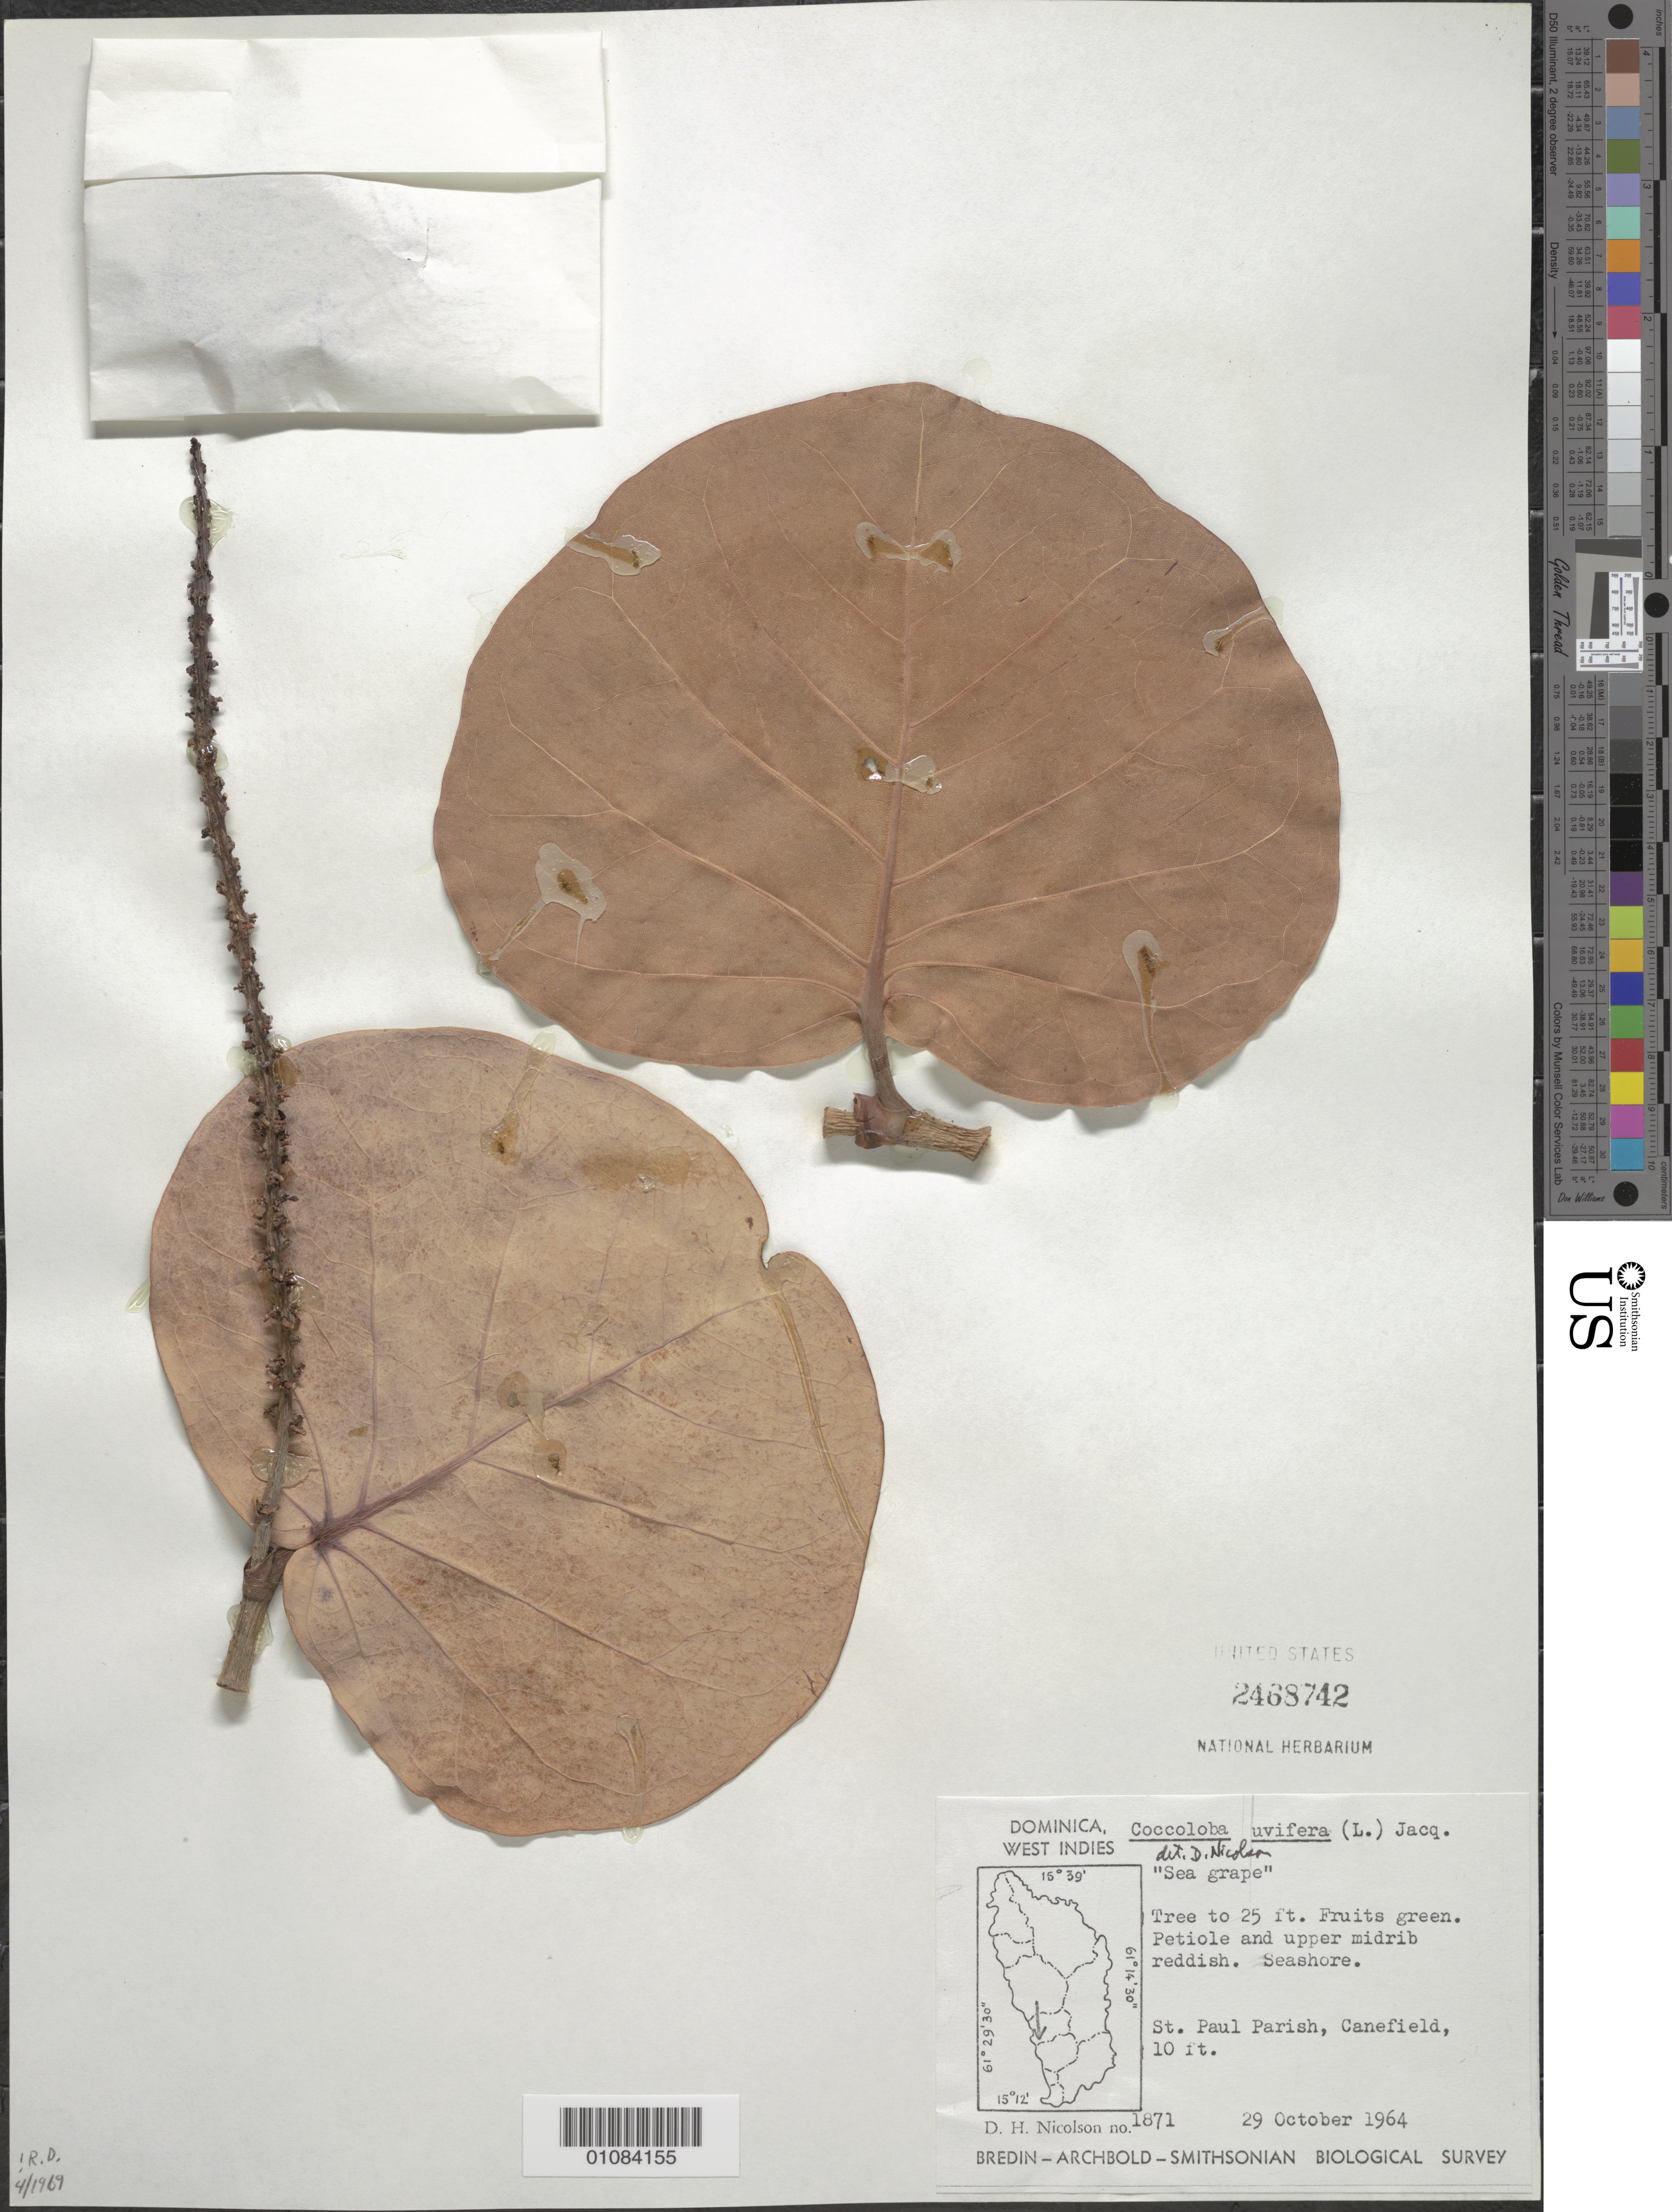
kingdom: Plantae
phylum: Tracheophyta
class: Magnoliopsida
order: Caryophyllales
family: Polygonaceae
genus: Coccoloba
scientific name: Coccoloba uvifera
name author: L.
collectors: D. H. Nicolson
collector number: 1871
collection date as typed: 29 Oct 1964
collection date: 1964-10-29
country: Dominica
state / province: St. Paul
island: Dominica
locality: Canefield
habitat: Seashore.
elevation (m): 3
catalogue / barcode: US 2468742